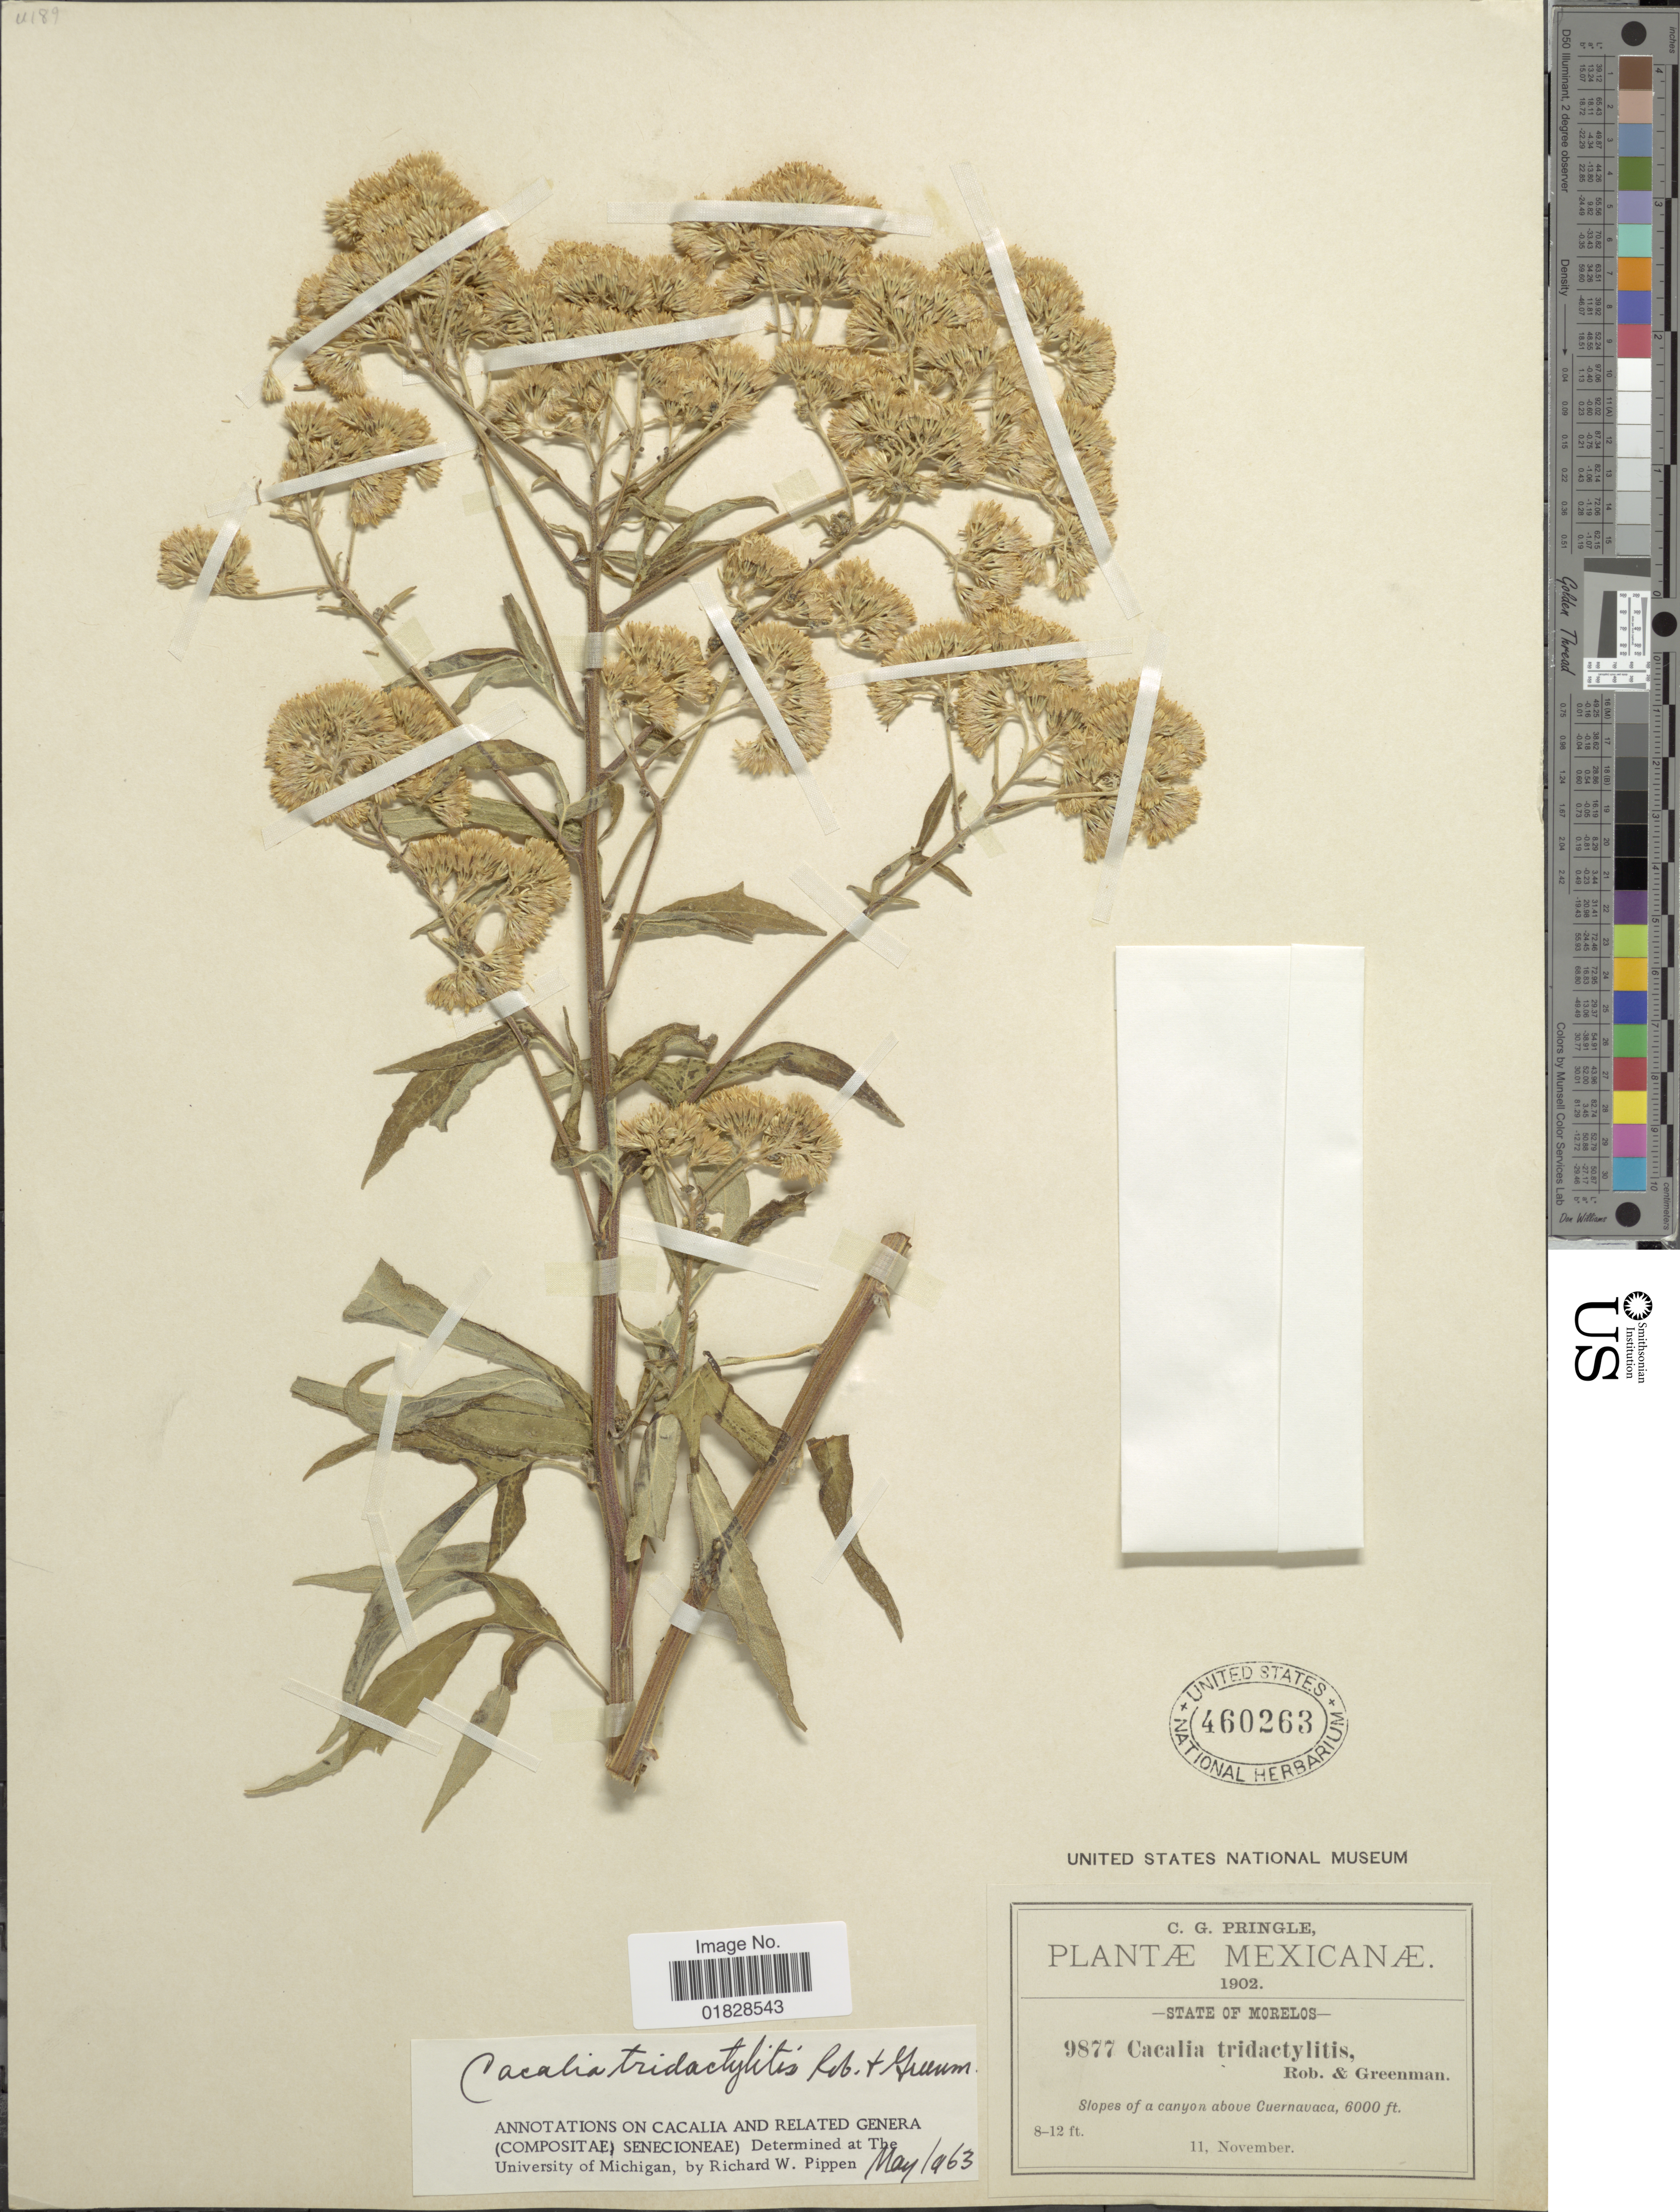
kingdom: Plantae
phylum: Tracheophyta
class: Magnoliopsida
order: Asterales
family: Asteraceae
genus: Digitacalia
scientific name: Digitacalia tridactylitis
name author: (B.L. Rob. & Greenm.) Pippen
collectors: C. G. Pringle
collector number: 9877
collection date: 1902-11-11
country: Mexico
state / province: Morelos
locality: State of Morelos. Slopes of a canyon above Cuernavaca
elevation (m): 1829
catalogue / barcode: US 460263